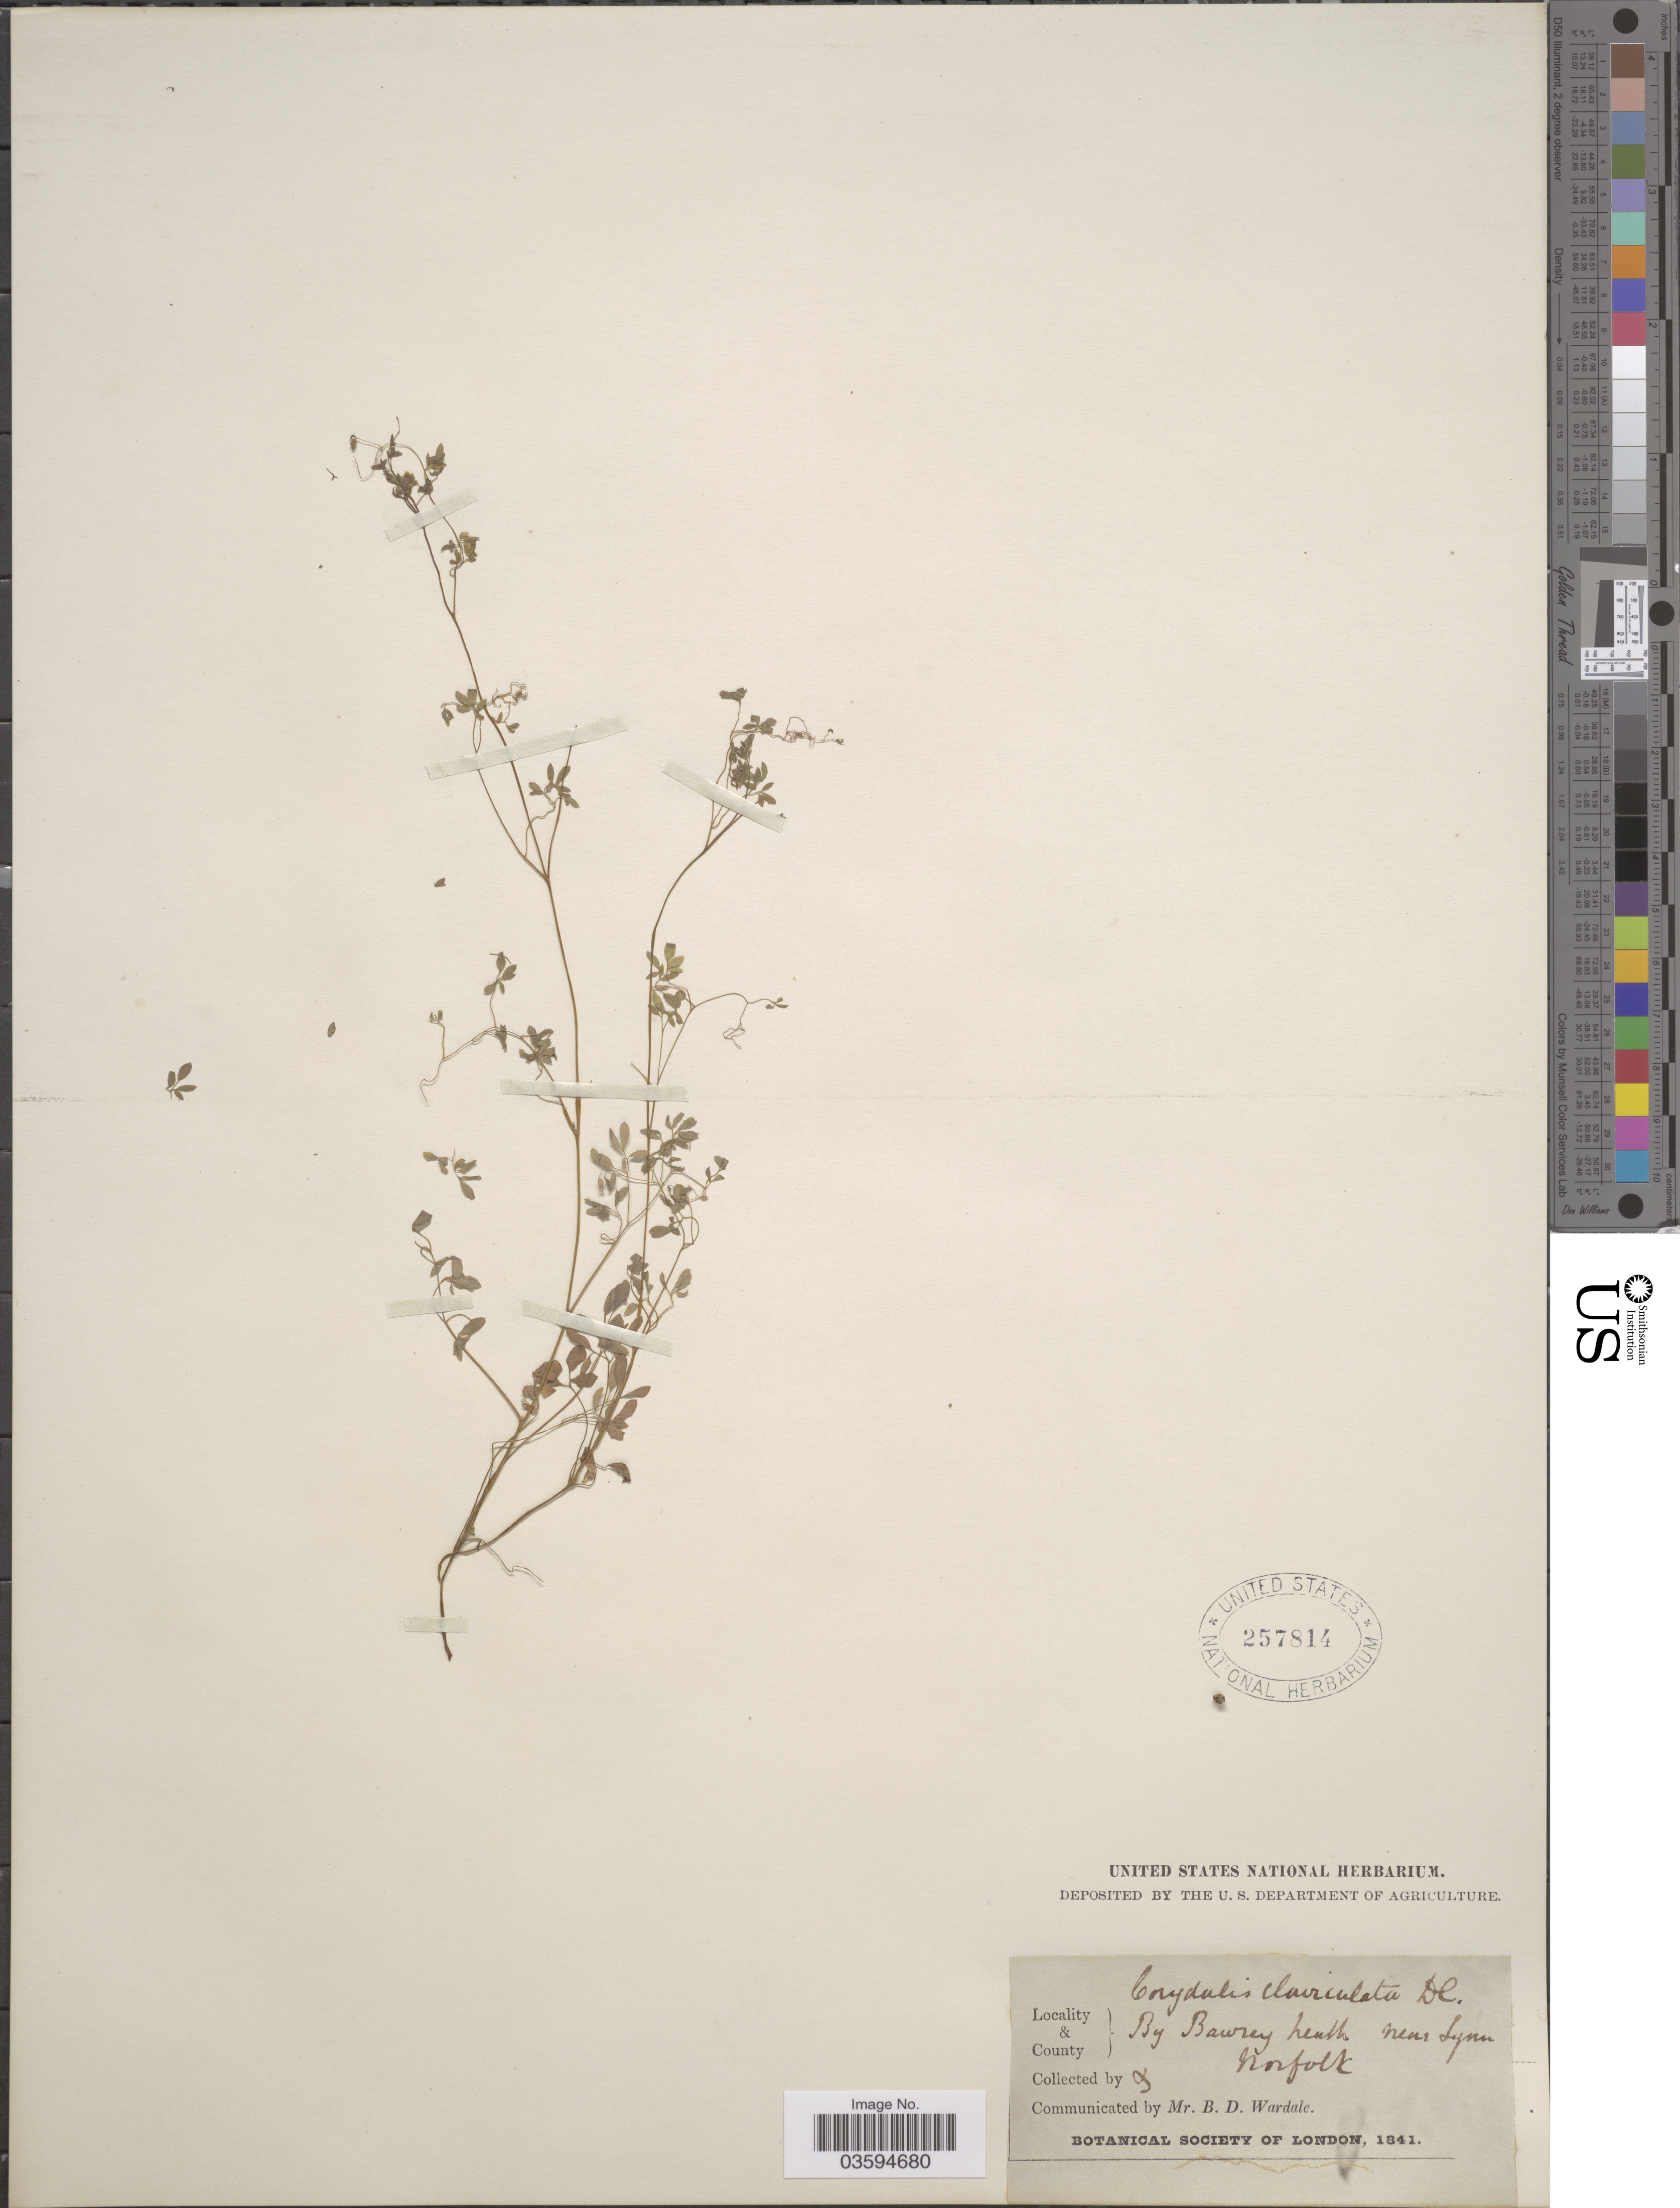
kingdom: Plantae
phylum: Tracheophyta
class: Magnoliopsida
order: Ranunculales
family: Papaveraceae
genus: Corydalis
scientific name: Corydalis claviculata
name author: DC.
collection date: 1841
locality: By Bawrey heath near Lynn Norfolk. [interpreted]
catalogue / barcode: US 257814